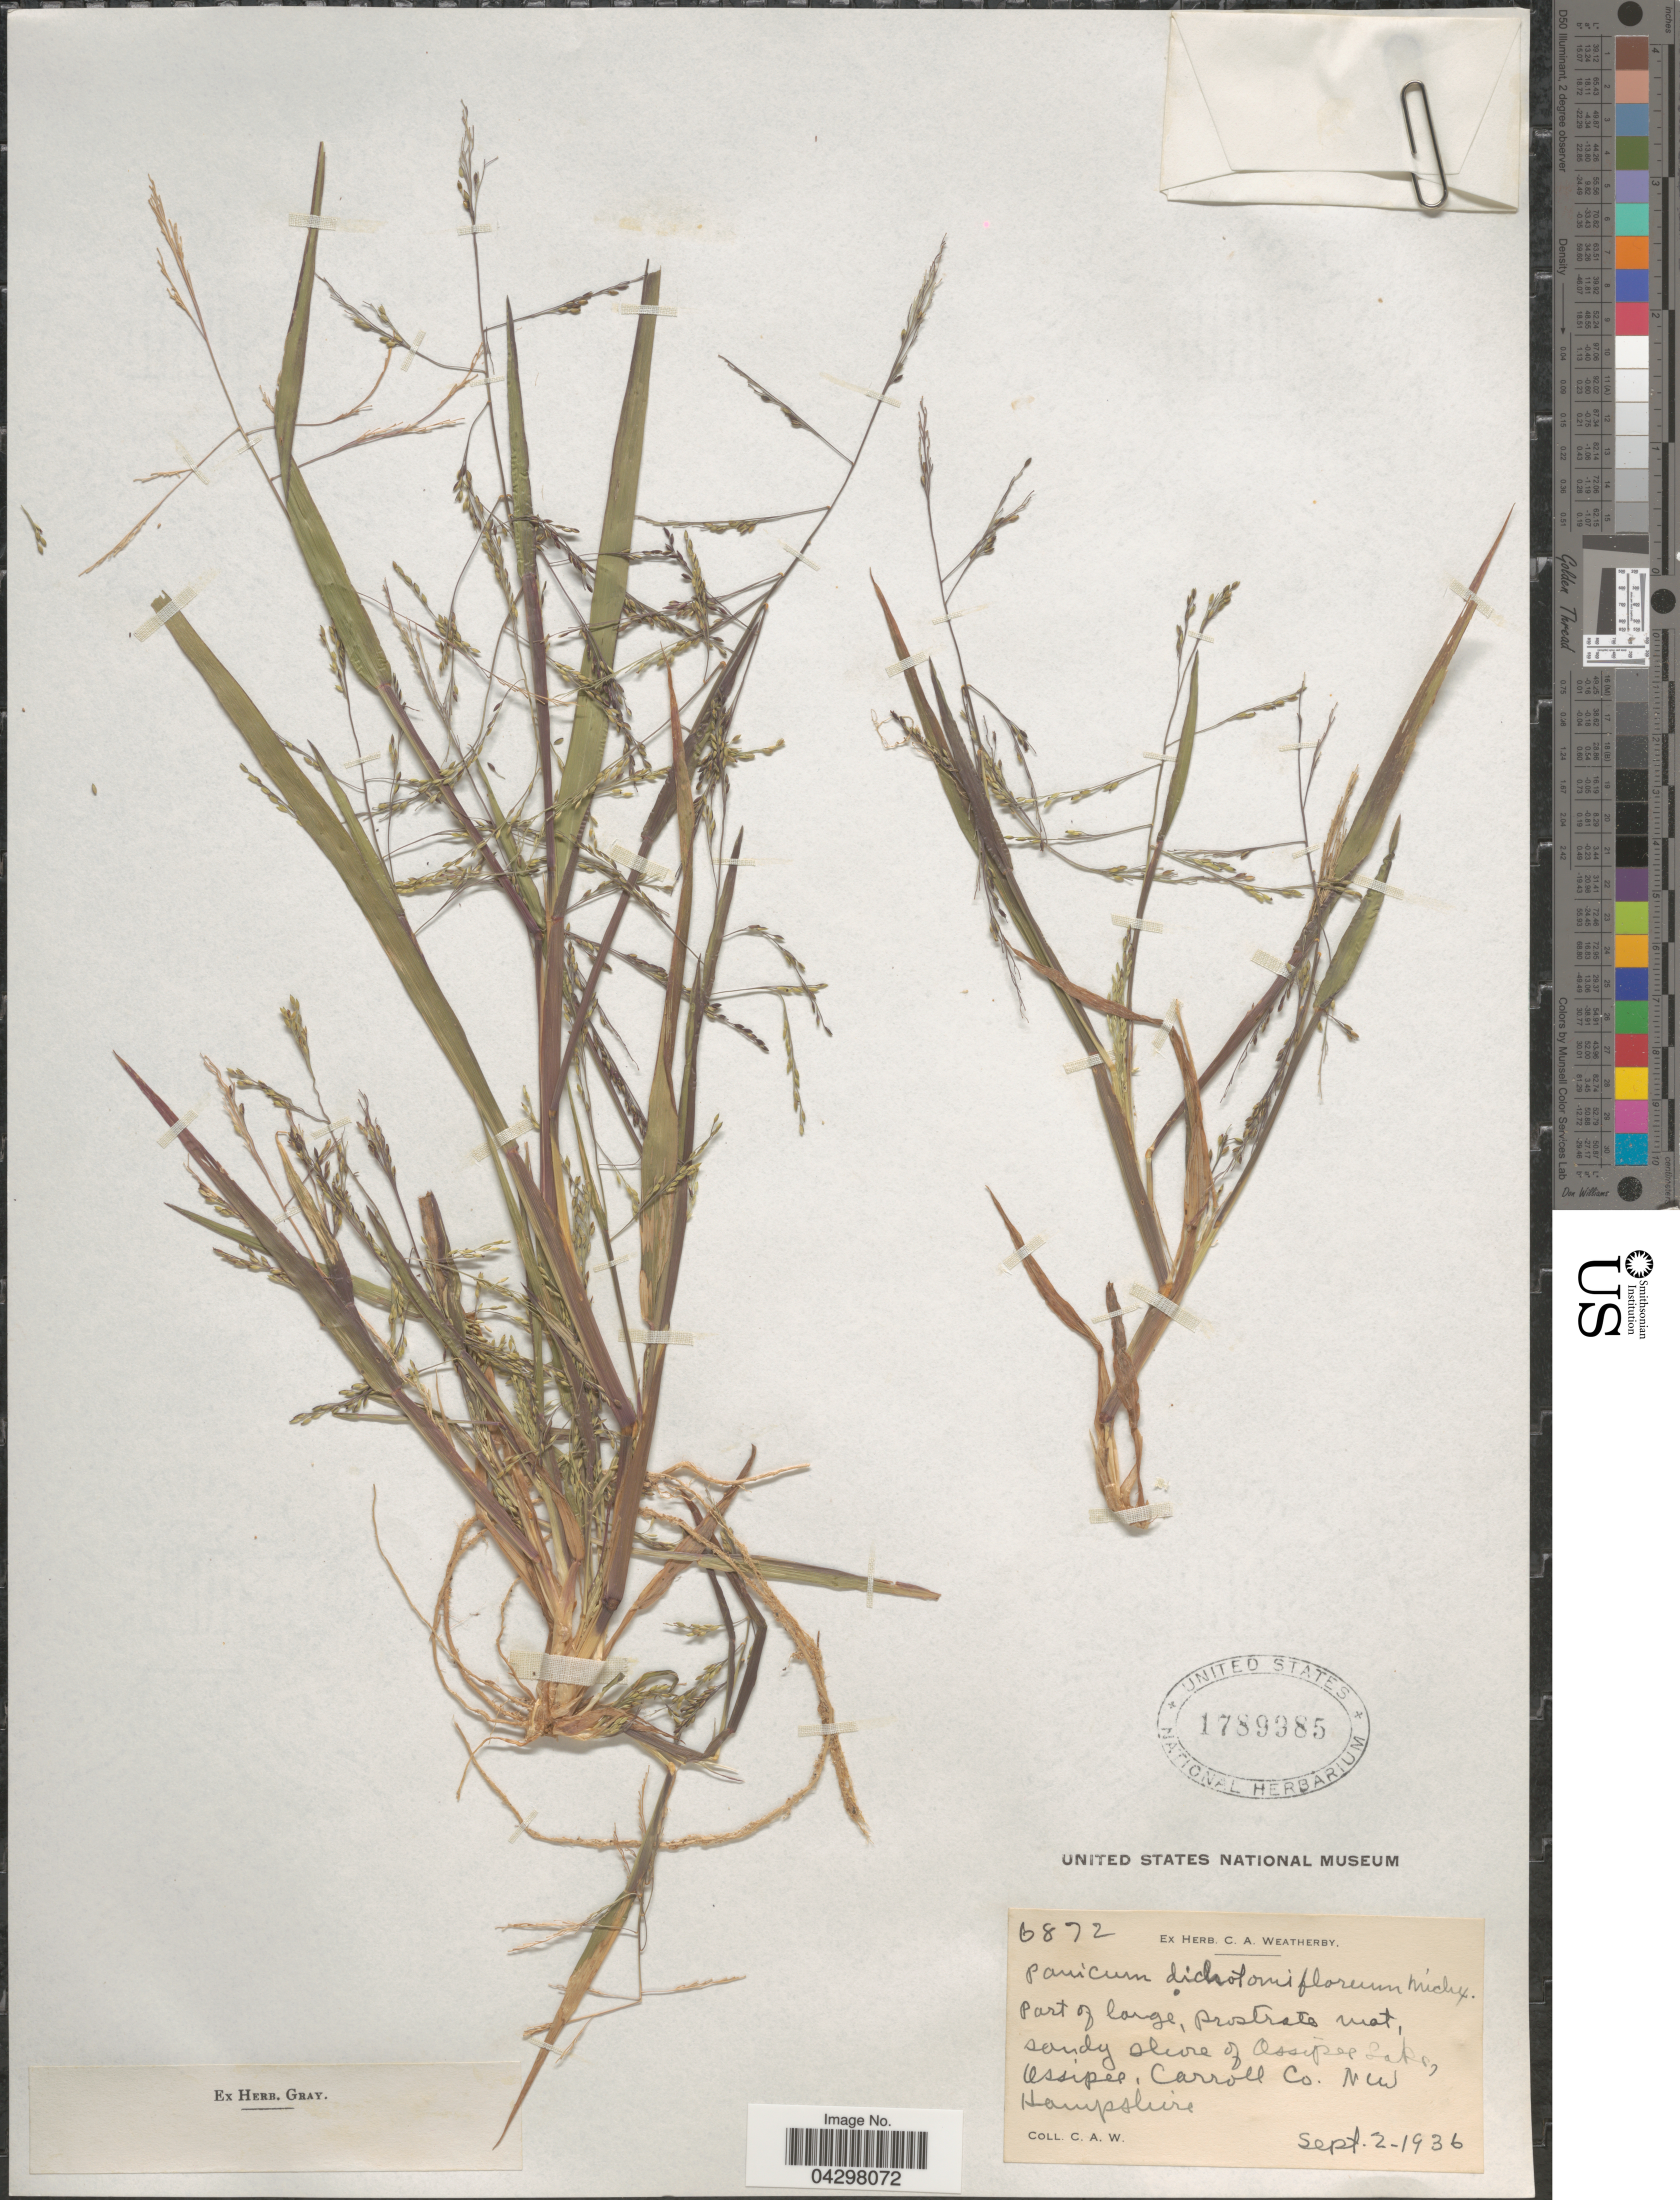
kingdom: Plantae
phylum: Tracheophyta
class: Liliopsida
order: Poales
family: Poaceae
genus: Panicum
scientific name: Panicum dichotomiflorum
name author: Michx.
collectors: C. A. Weatherby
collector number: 6872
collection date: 1936-09-02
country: United States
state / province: New Hampshire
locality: Sandy shore of Ossipee Lake, Ossipee, Carroll Co.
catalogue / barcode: US 1789985